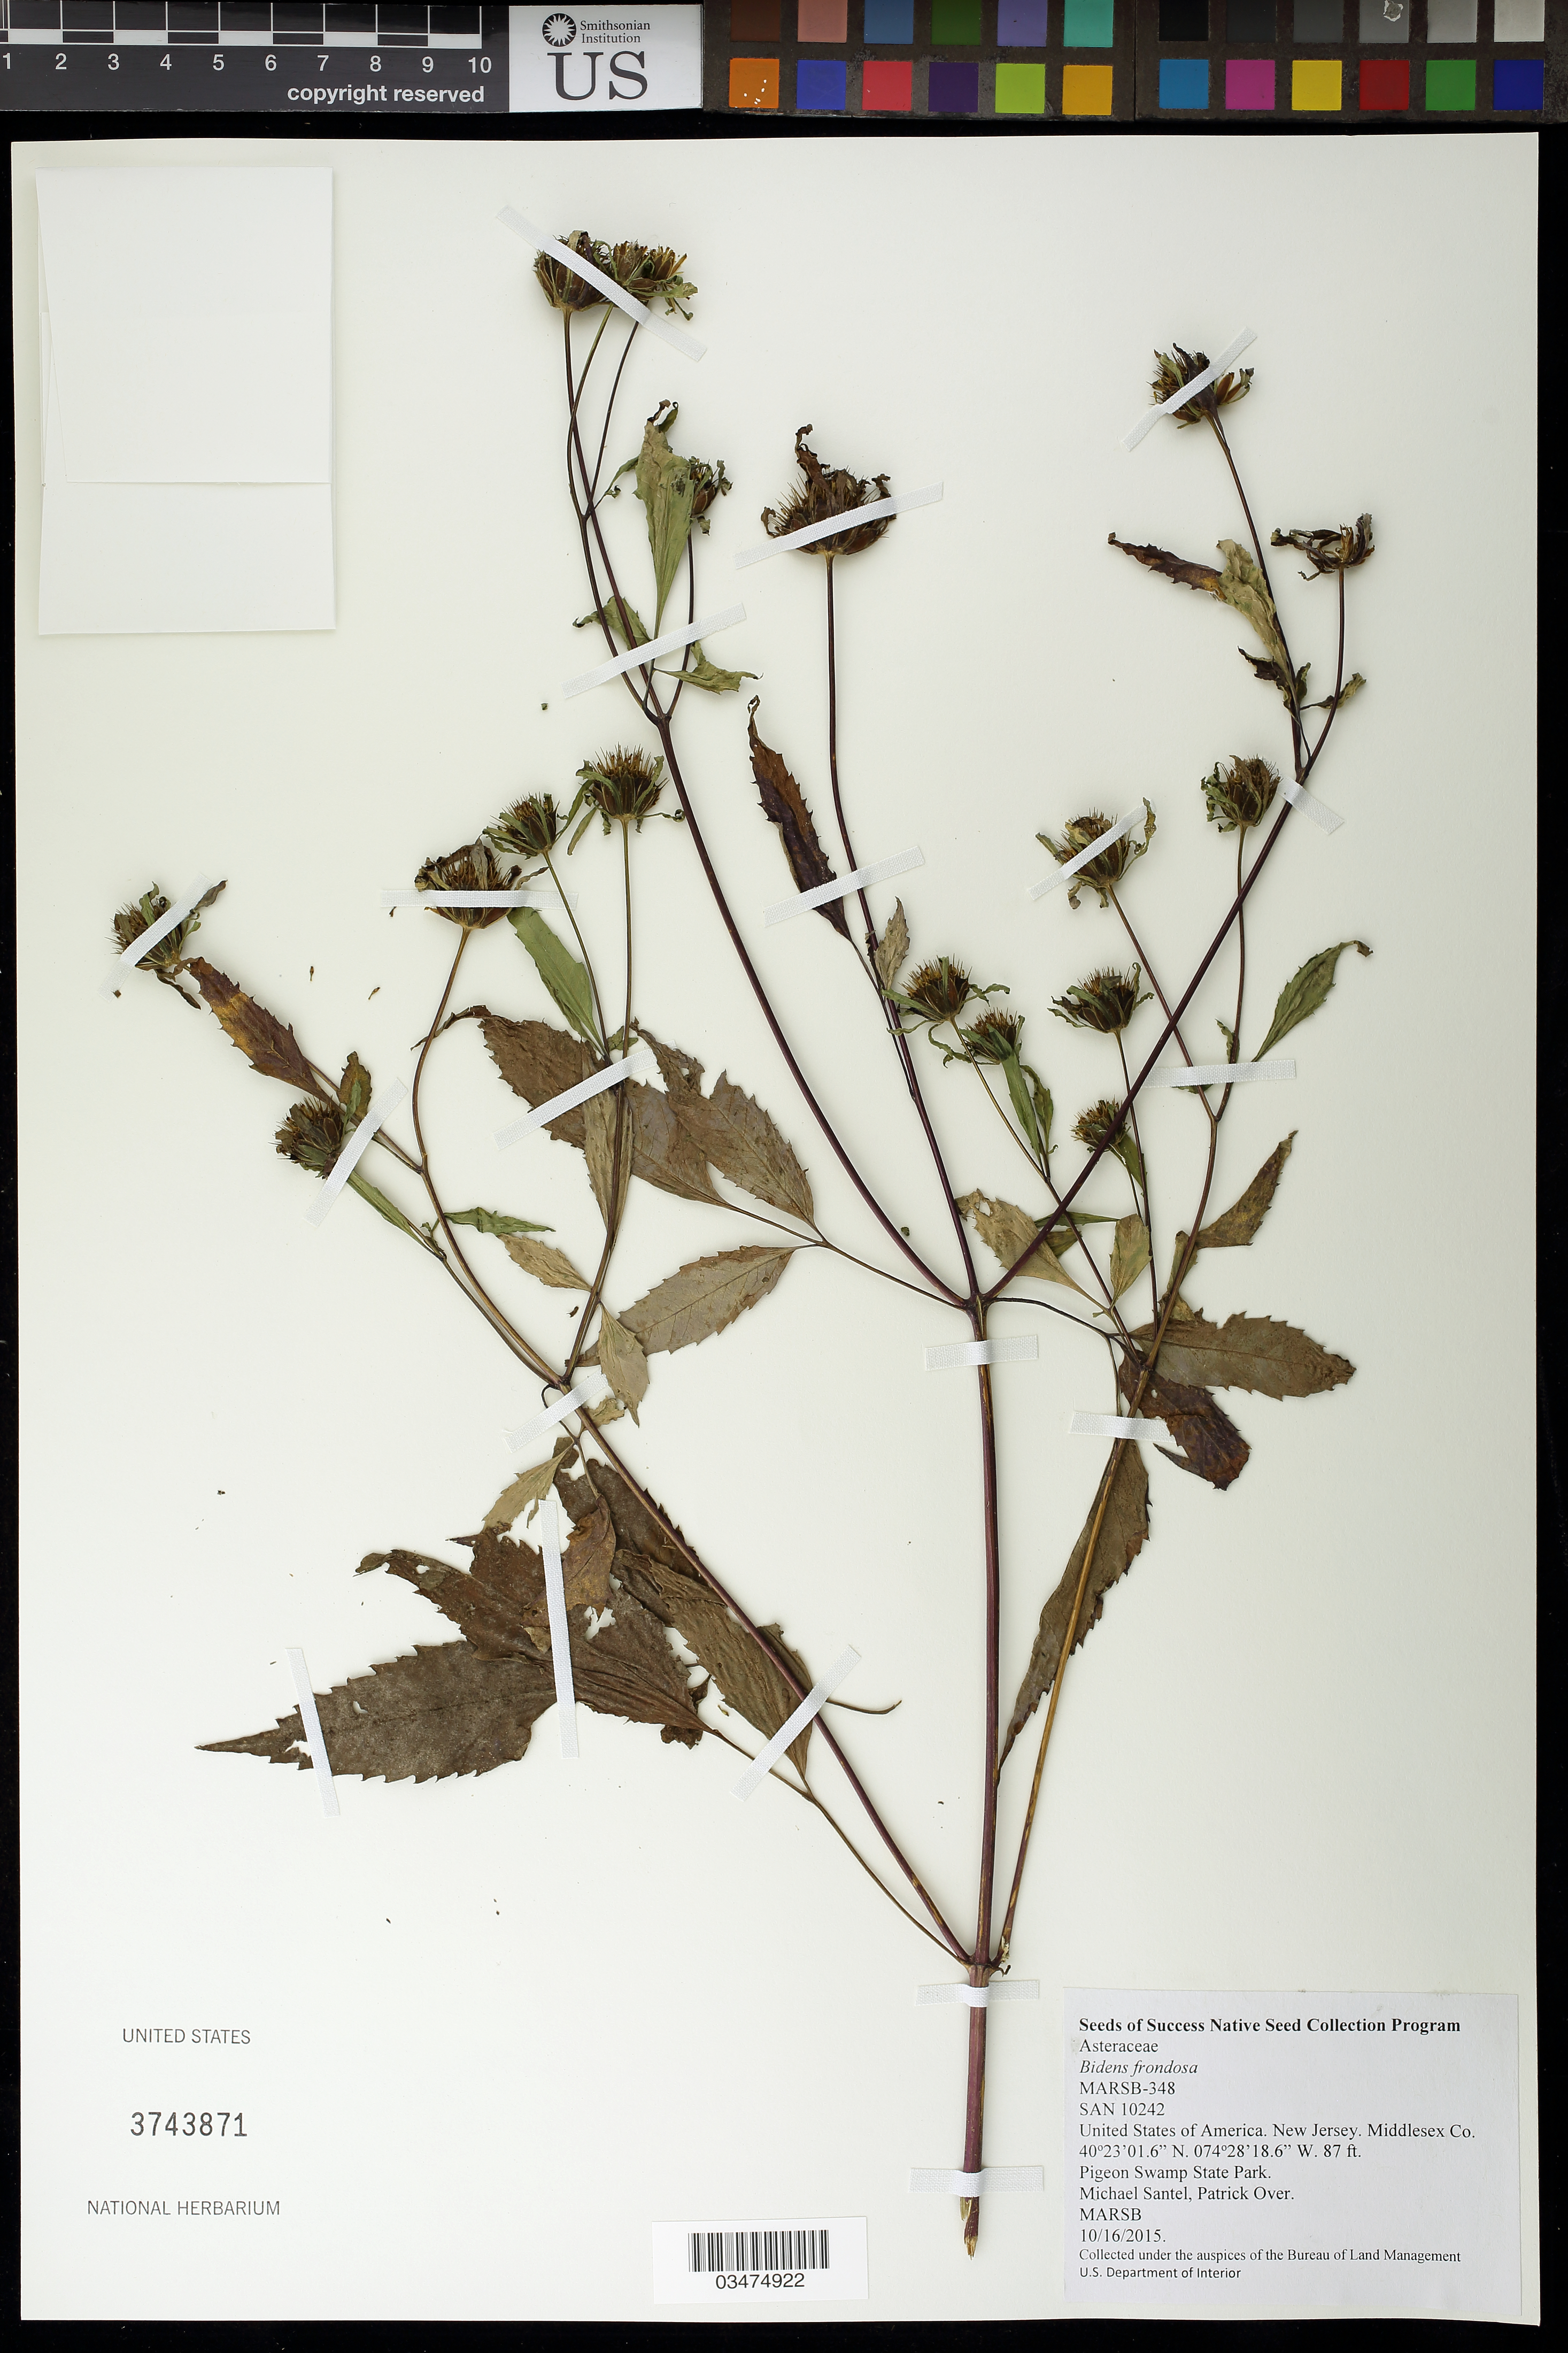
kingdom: Plantae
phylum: Tracheophyta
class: Magnoliopsida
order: Asterales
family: Asteraceae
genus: Bidens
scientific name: Bidens frondosa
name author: L.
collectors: M. Santel & P. Over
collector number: MARSB-348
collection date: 2015-10-16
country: United States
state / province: New Jersey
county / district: Middlesex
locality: Pigeon Swamp State Park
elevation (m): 27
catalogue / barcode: US 3743871